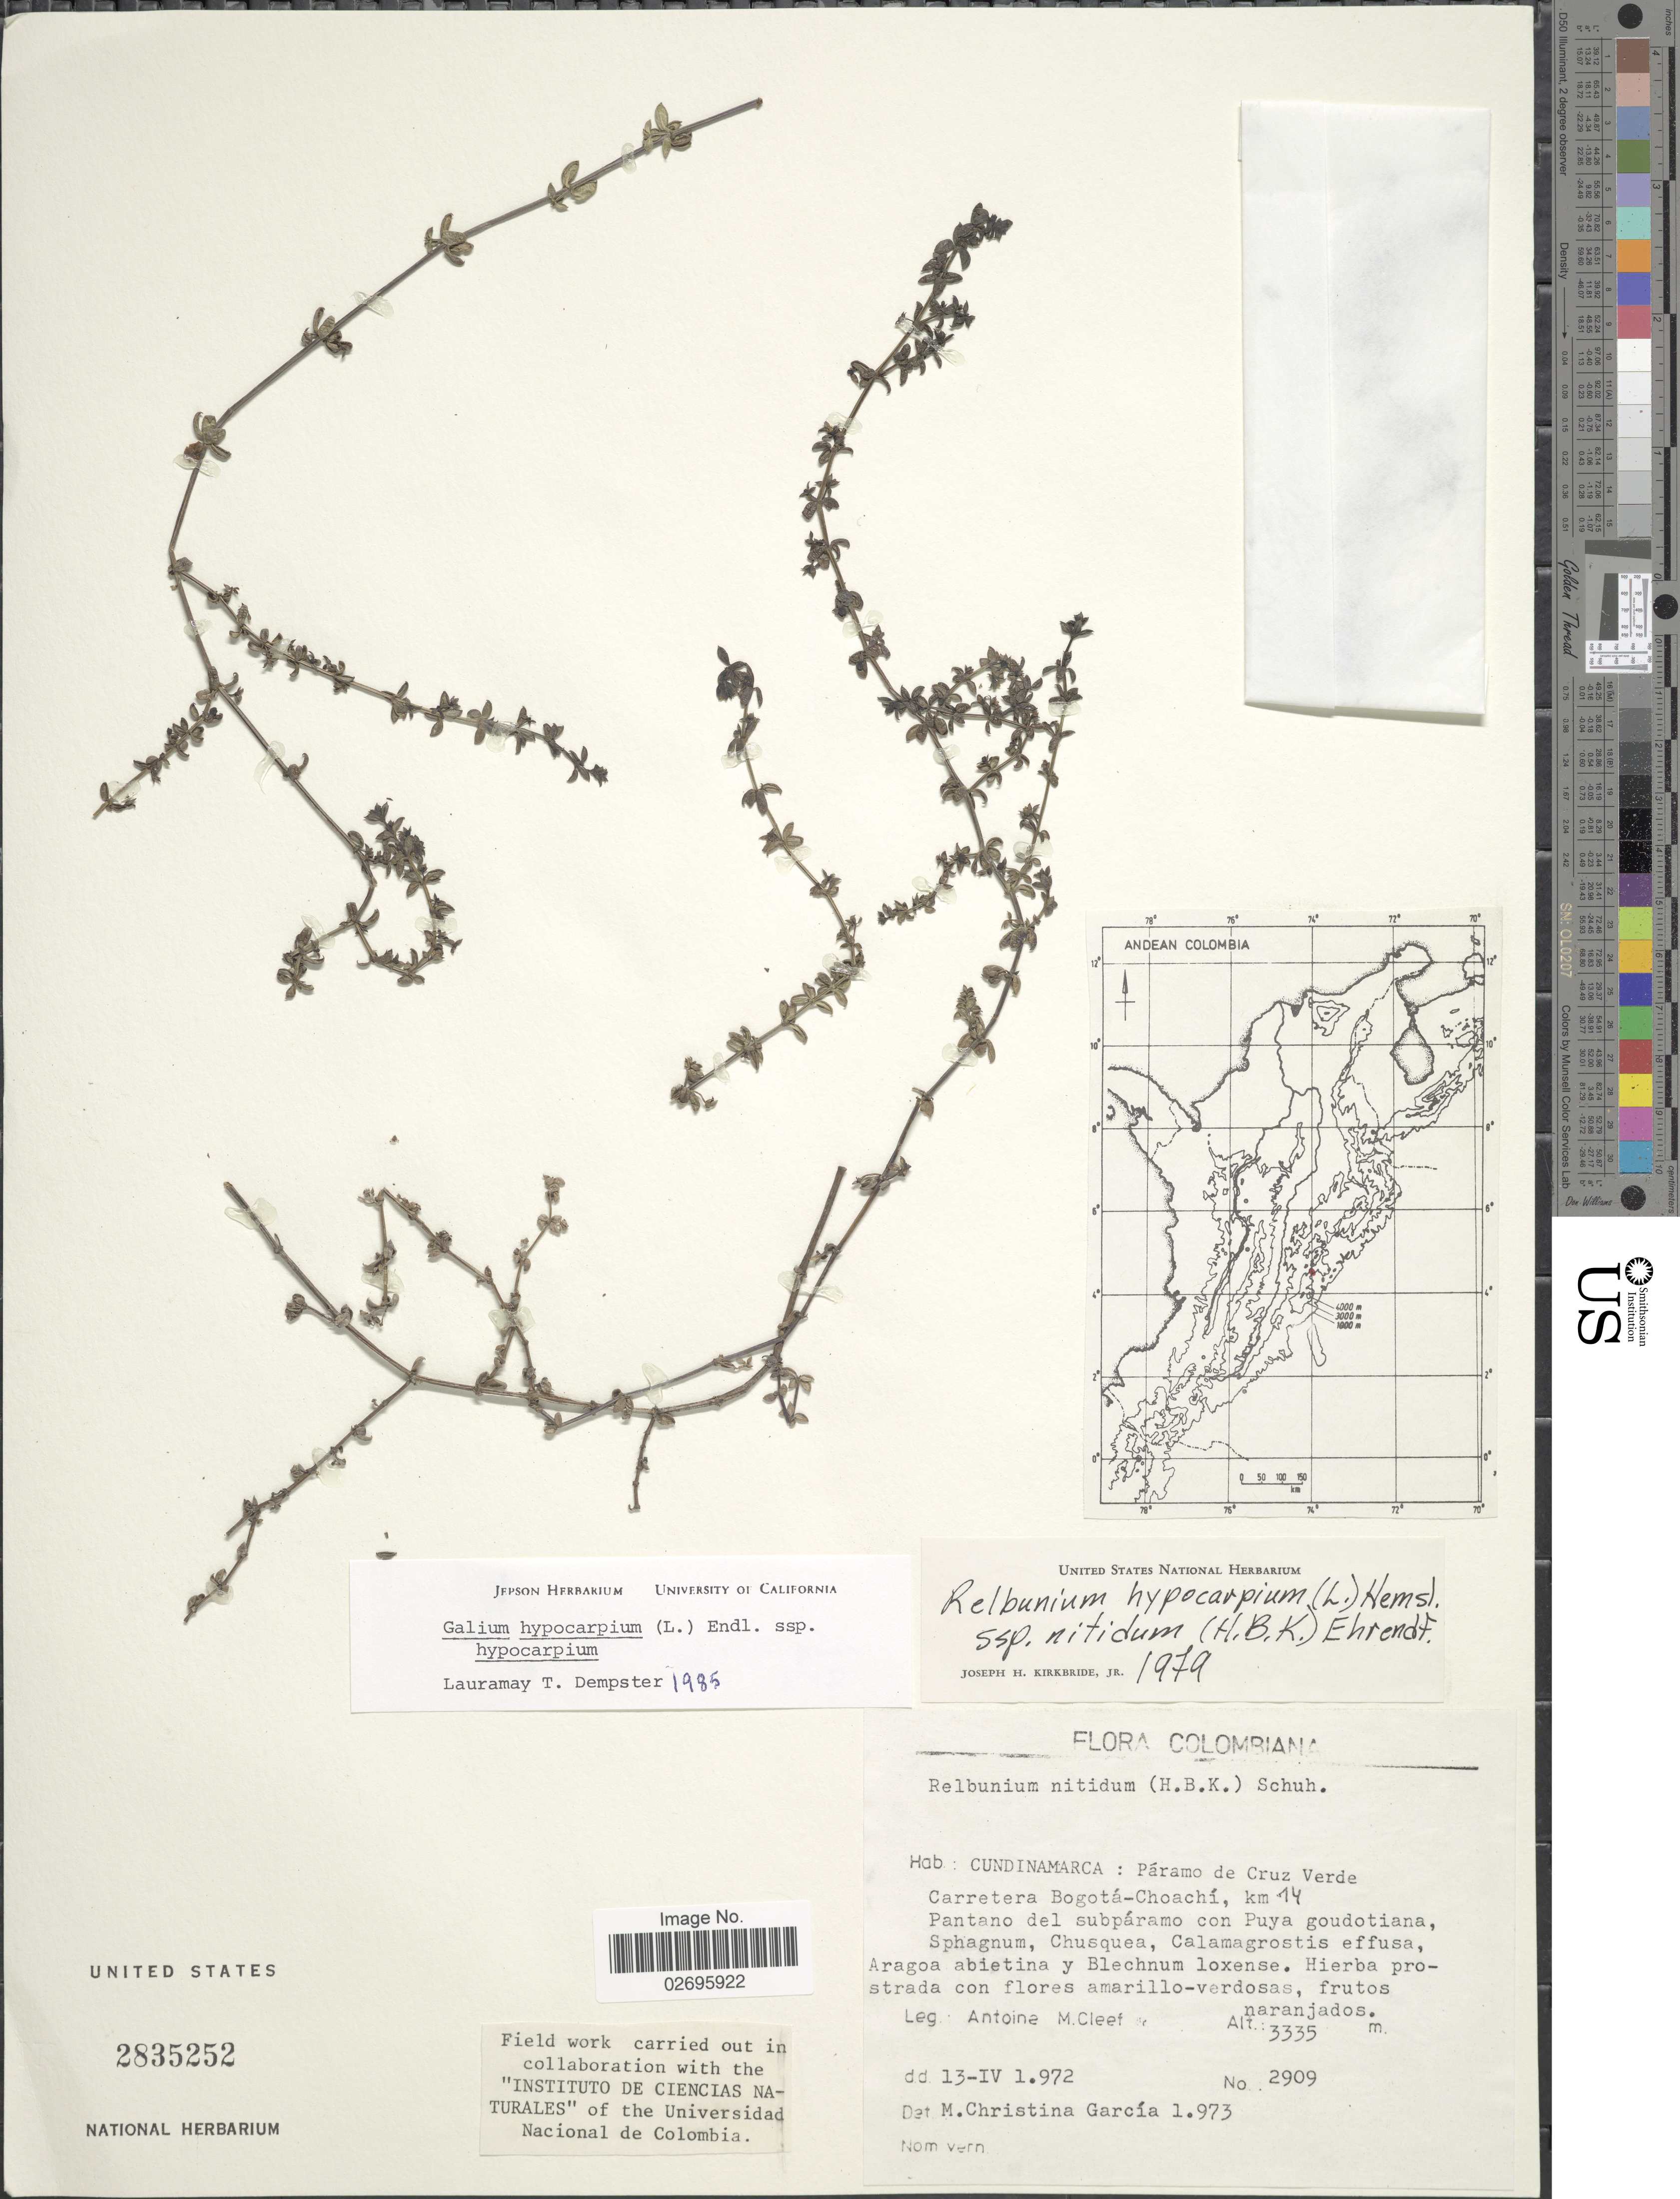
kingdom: Plantae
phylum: Tracheophyta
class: Magnoliopsida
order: Gentianales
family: Rubiaceae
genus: Galium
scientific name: Galium hypocarpium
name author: (L.) Endl. ex Griseb.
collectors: A. M. Cleef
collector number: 2909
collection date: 1972-04-13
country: Colombia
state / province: Cundinamarca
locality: Páramo de Cruz Verde, Carretera Bogotá-Choachi, km 14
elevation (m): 3335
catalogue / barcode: US 2835252